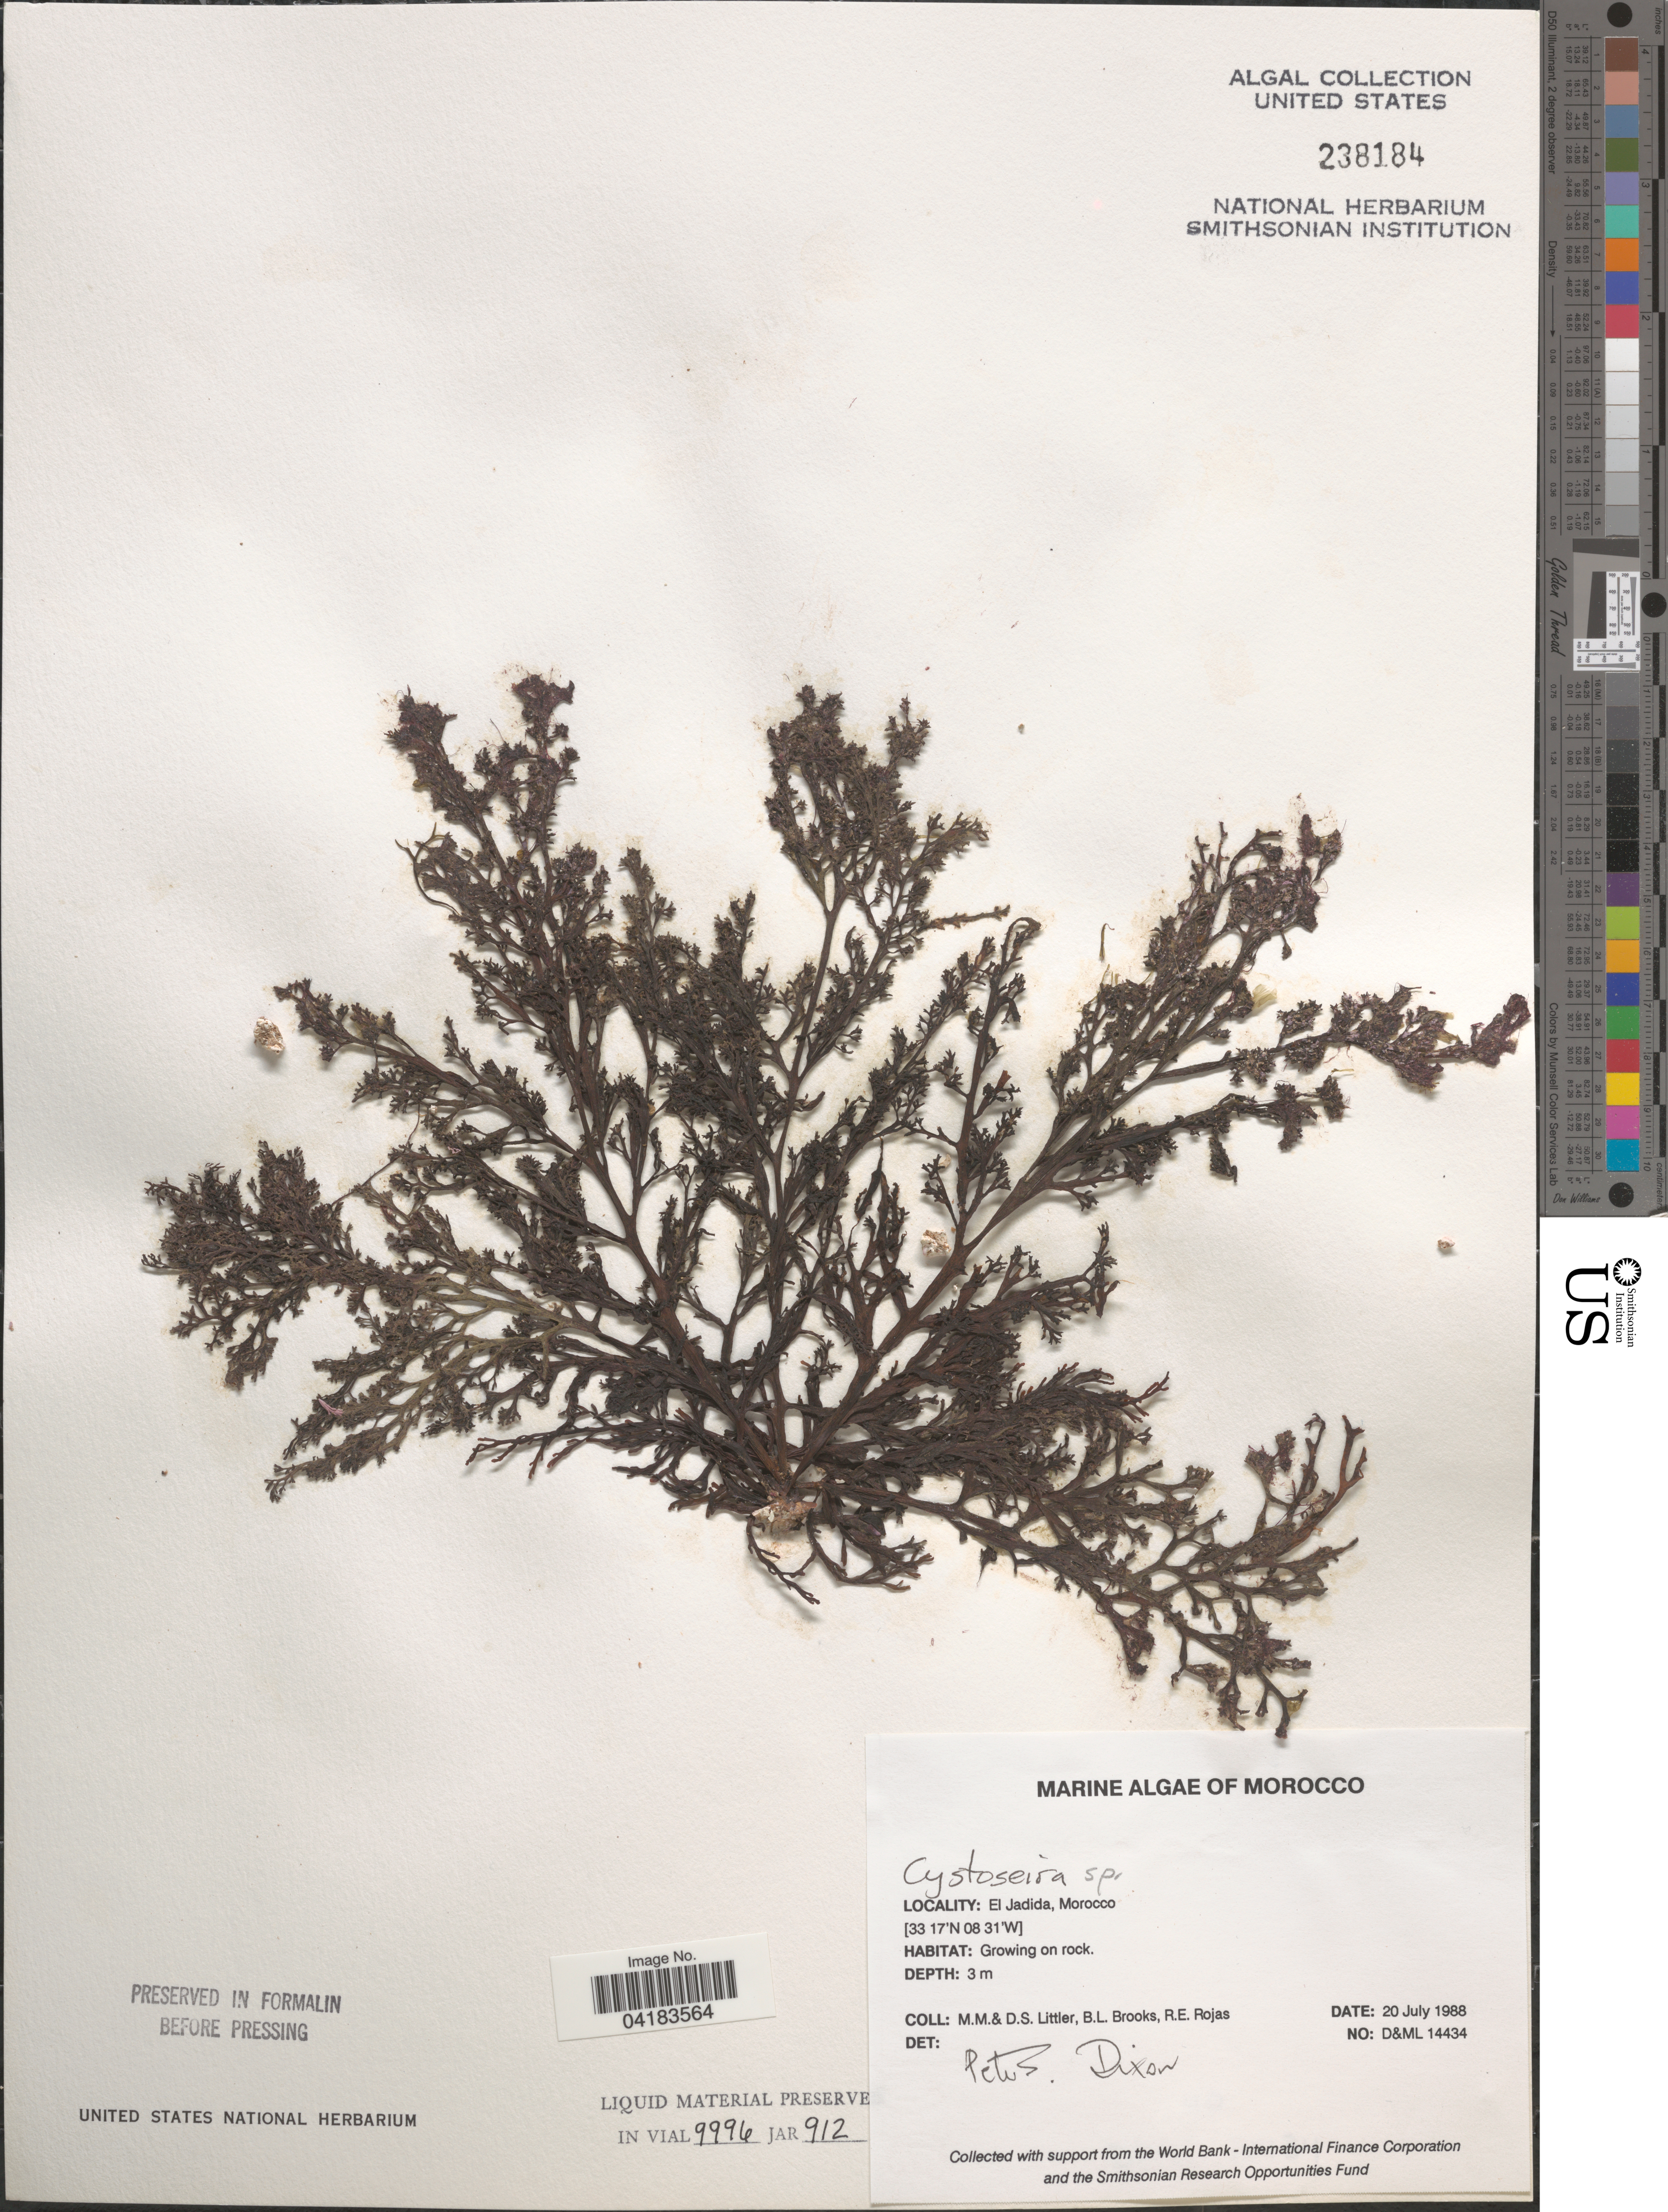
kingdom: Chromista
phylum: Ochrophyta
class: Phaeophyceae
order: Fucales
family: Sargassaceae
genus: Cystoseira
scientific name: Cystoseira sp.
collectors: D. S. Littler, B. Brooks & R. Rojas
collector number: D&ML14434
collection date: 1988-07-20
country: Morocco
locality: El Jadida.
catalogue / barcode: US 238184